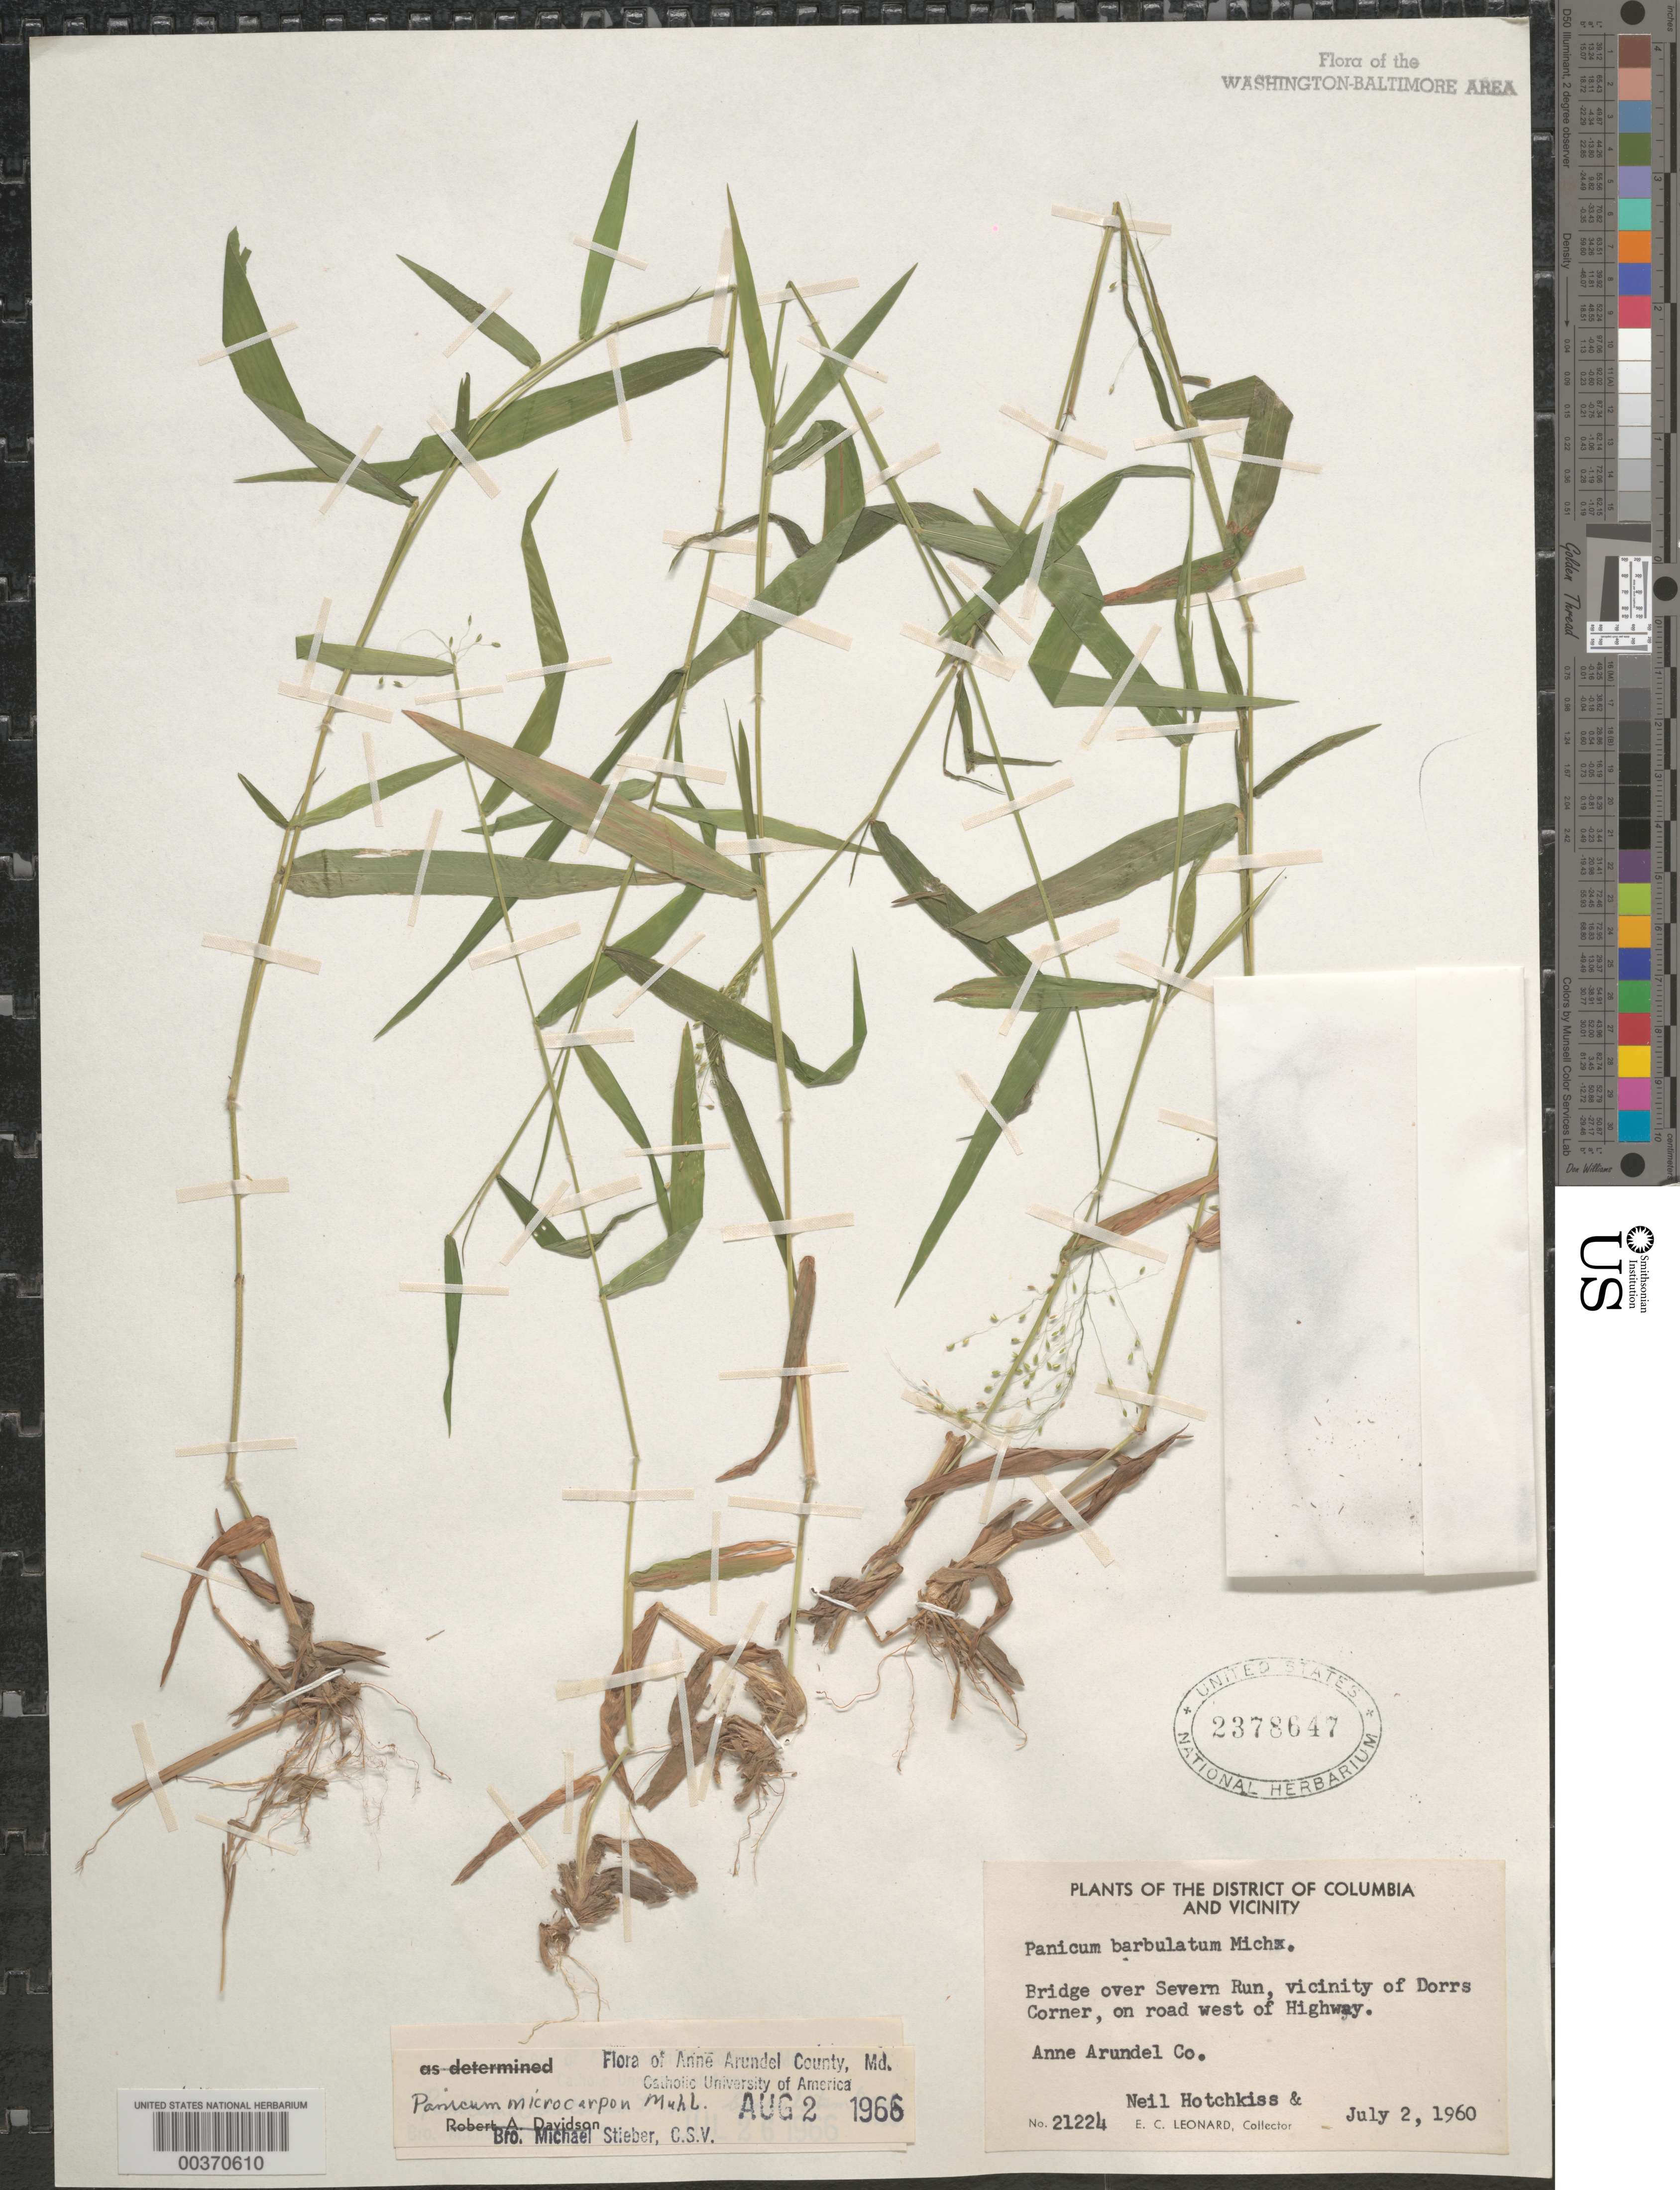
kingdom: Plantae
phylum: Tracheophyta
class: Liliopsida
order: Poales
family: Poaceae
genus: Dichanthelium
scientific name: Dichanthelium dichotomum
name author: (L.) Gould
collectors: N. Hotchkiss & E. C. Leonard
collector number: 21224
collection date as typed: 02 Jul 1960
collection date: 1960-07-02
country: United States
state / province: Maryland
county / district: Anne Arundel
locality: Severn River, Dorrs corner vicinity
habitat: On bridge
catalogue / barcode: US 2378647